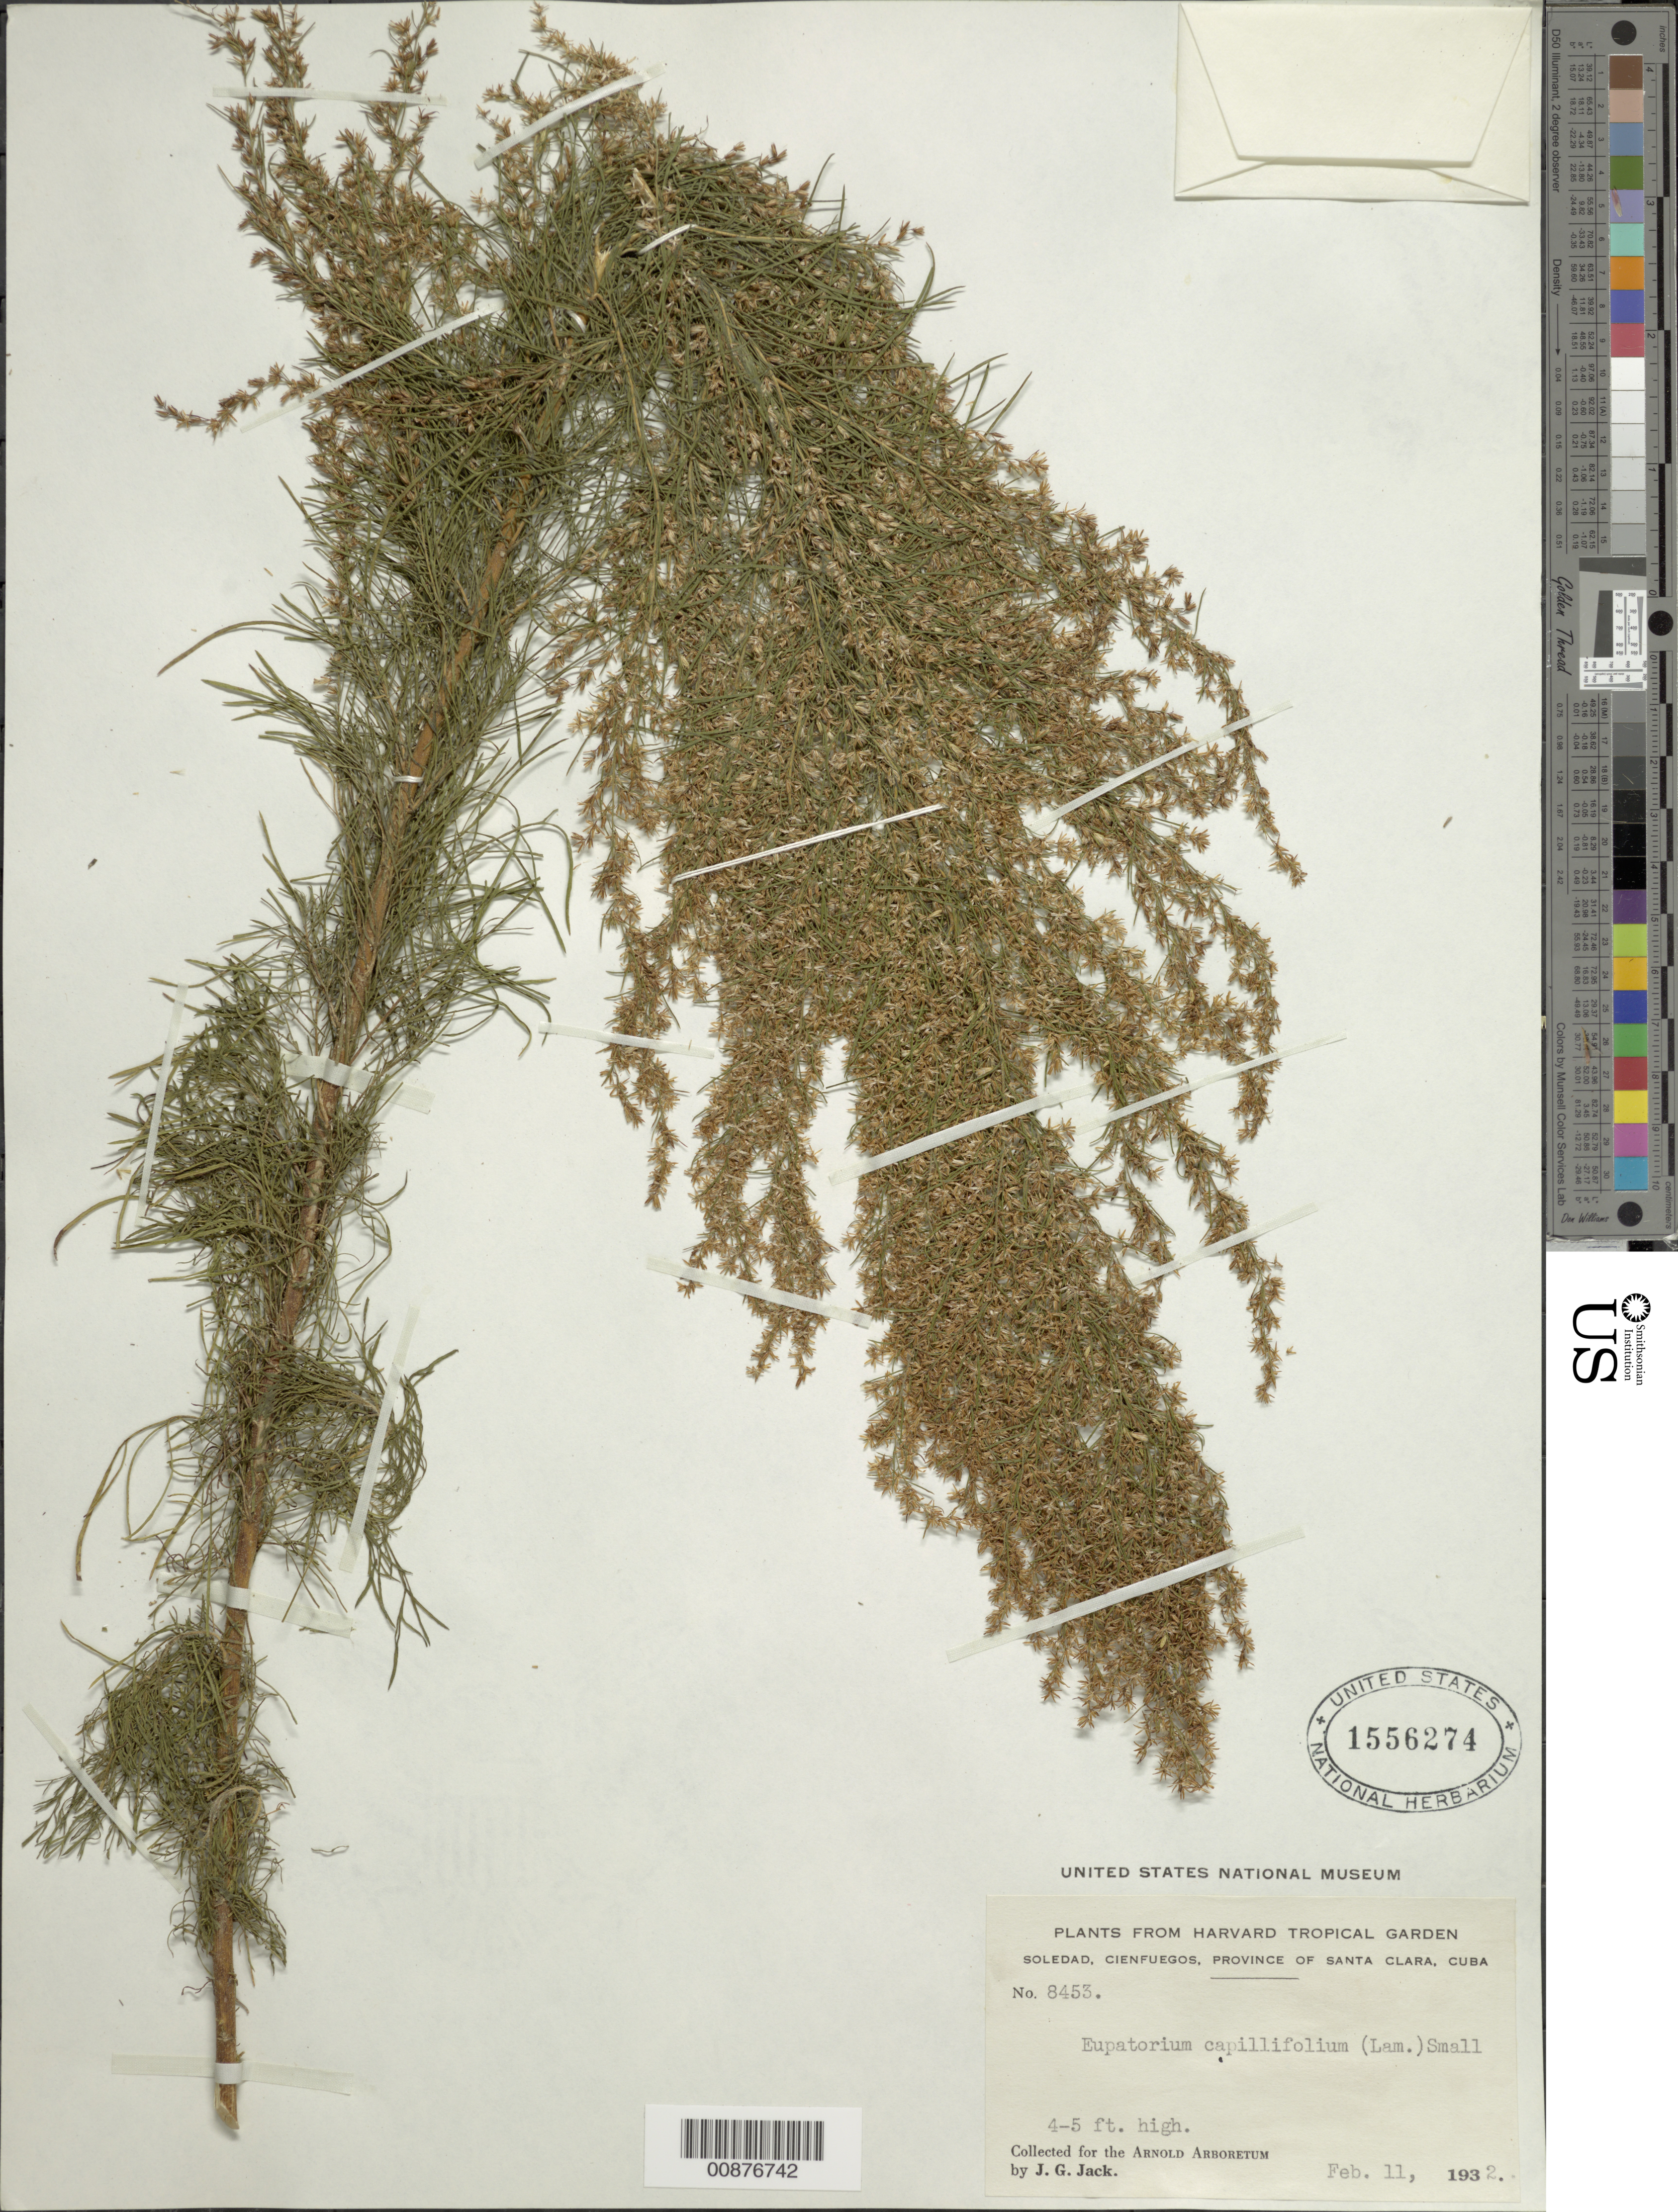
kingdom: Plantae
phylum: Tracheophyta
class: Magnoliopsida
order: Asterales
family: Asteraceae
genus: Eupatorium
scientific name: Eupatorium capillifolium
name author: (Lam.) Small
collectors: J. G. Jack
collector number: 8453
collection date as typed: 11 Feb 1932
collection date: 1932-02-11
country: Cuba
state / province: Las Villas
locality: Soledad, Cienfuegos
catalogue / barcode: US 1556274